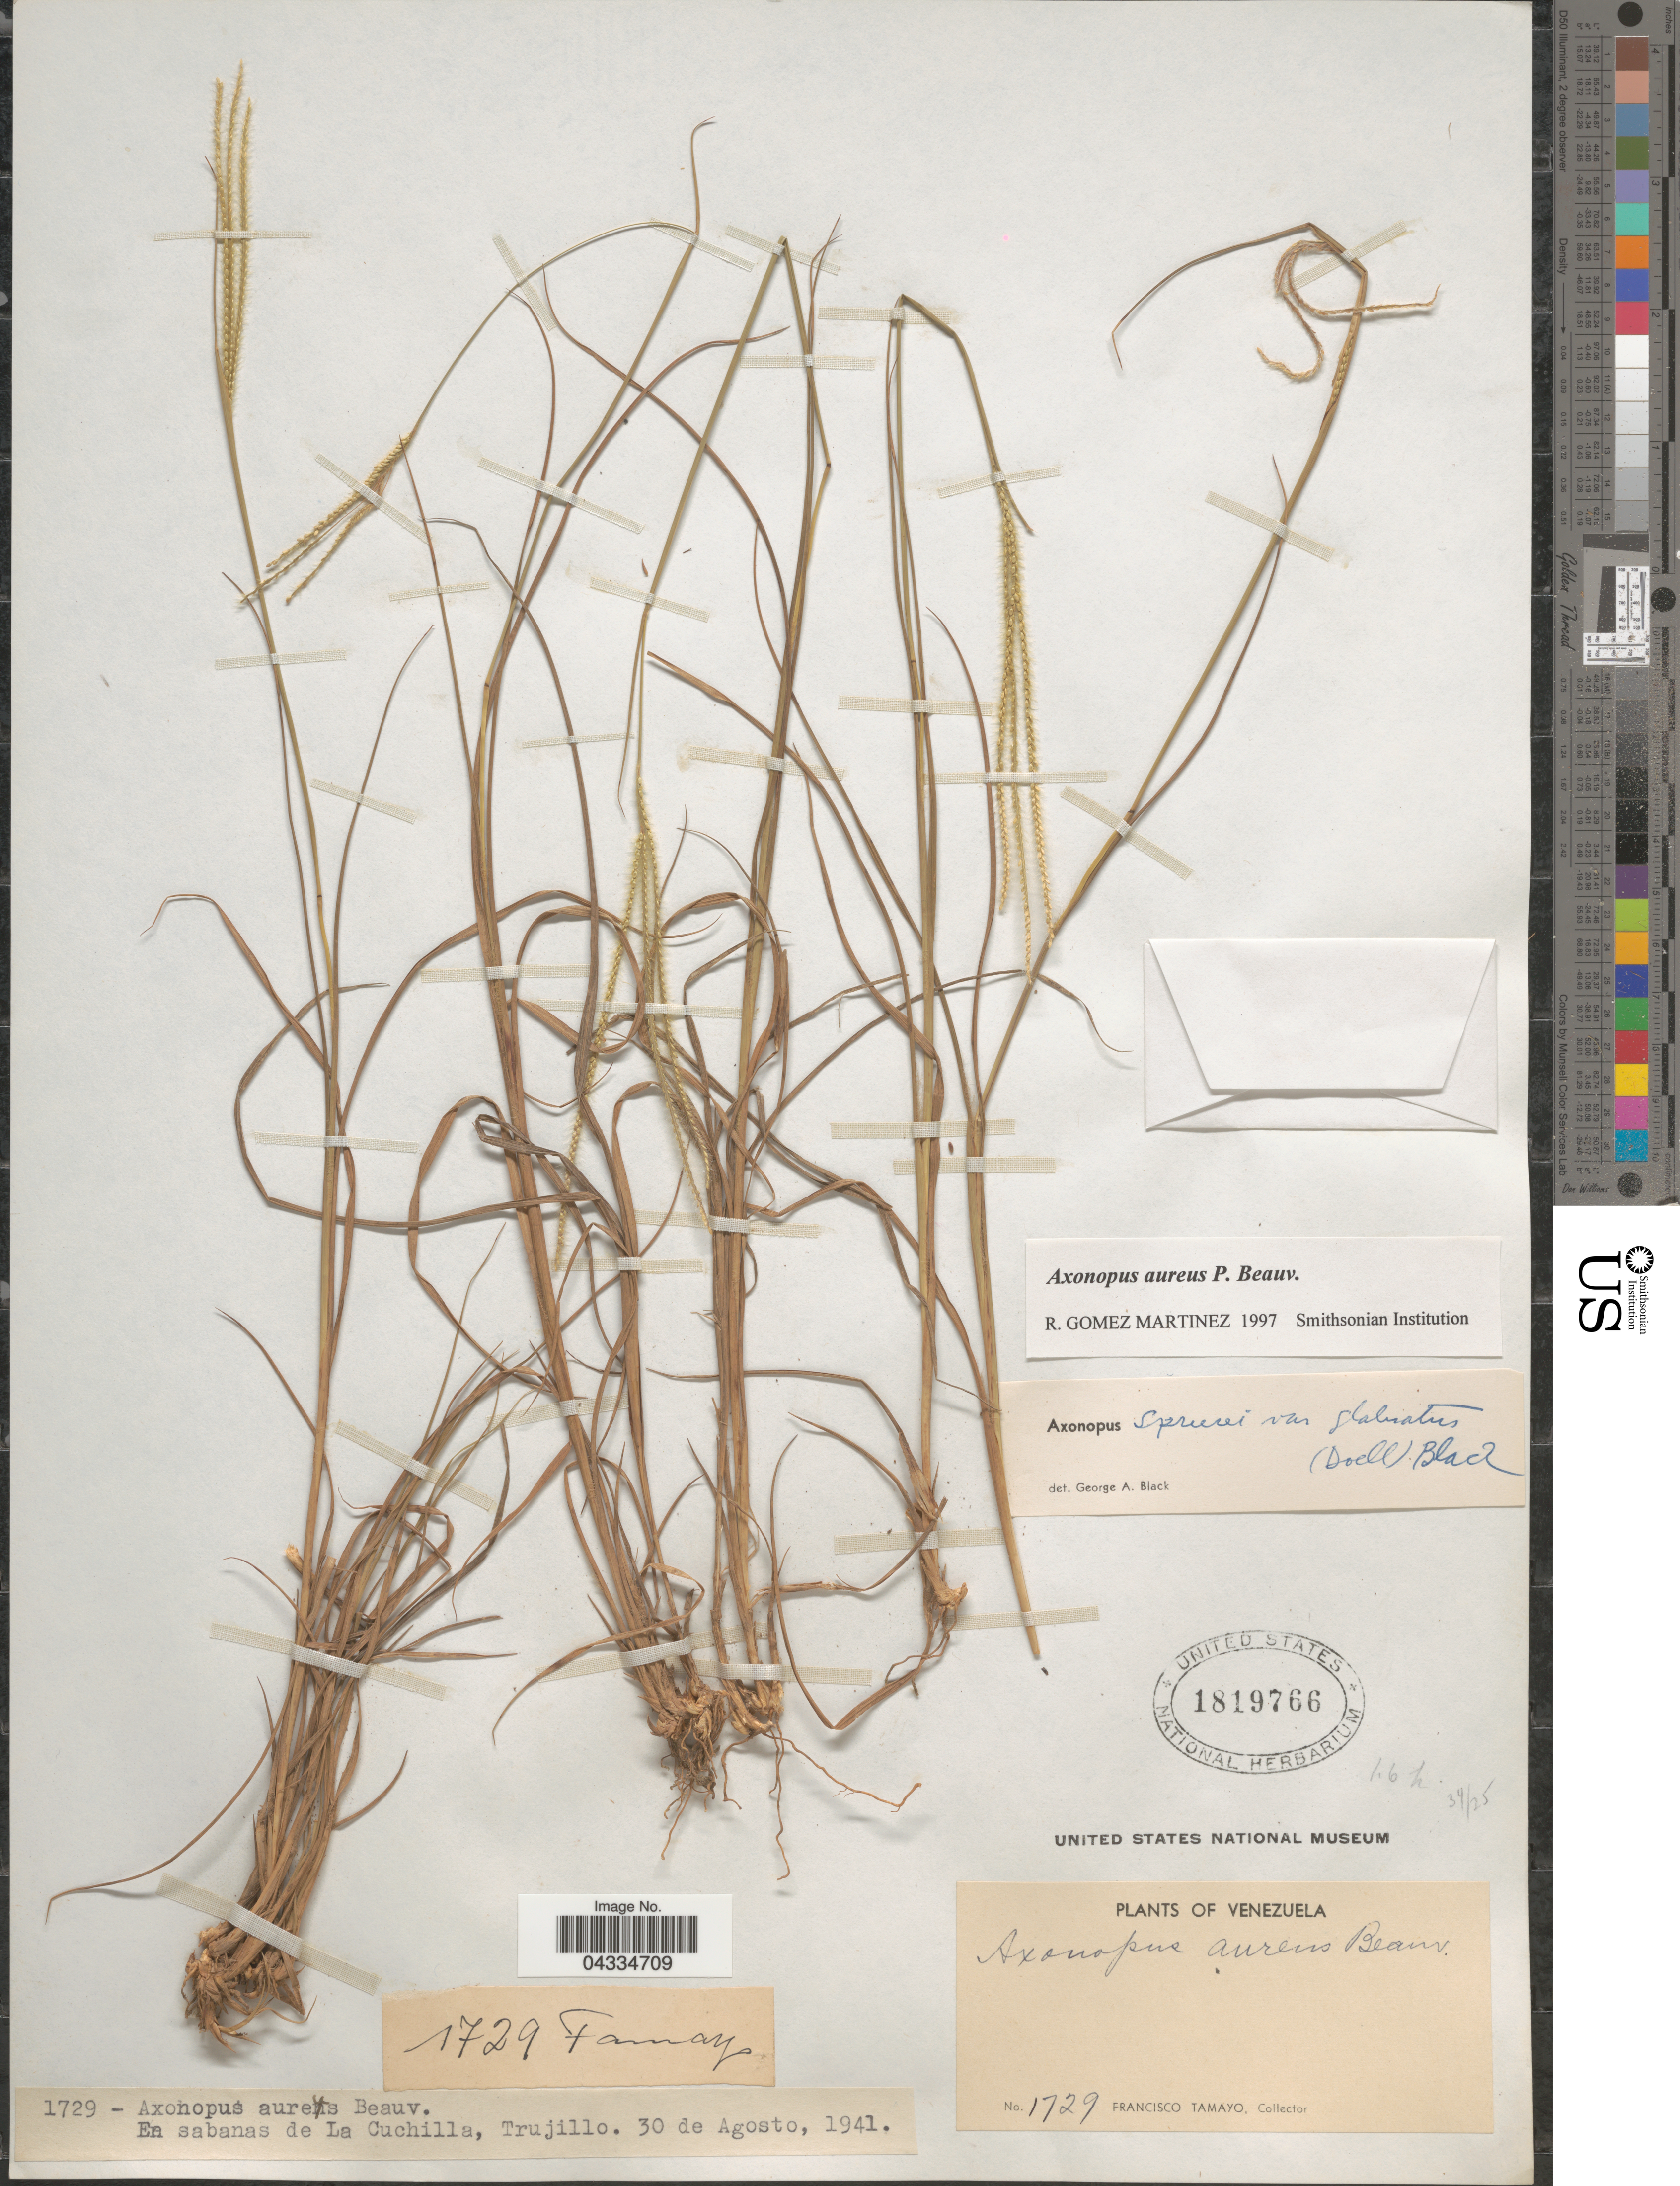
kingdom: Plantae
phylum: Tracheophyta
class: Liliopsida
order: Poales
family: Poaceae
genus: Axonopus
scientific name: Axonopus aureus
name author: P. Beauv.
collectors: F. Tamayo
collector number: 1729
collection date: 1941-08-30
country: Venezuela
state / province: Trujillo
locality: En sabanas de La Cuchilla.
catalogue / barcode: US 1819766